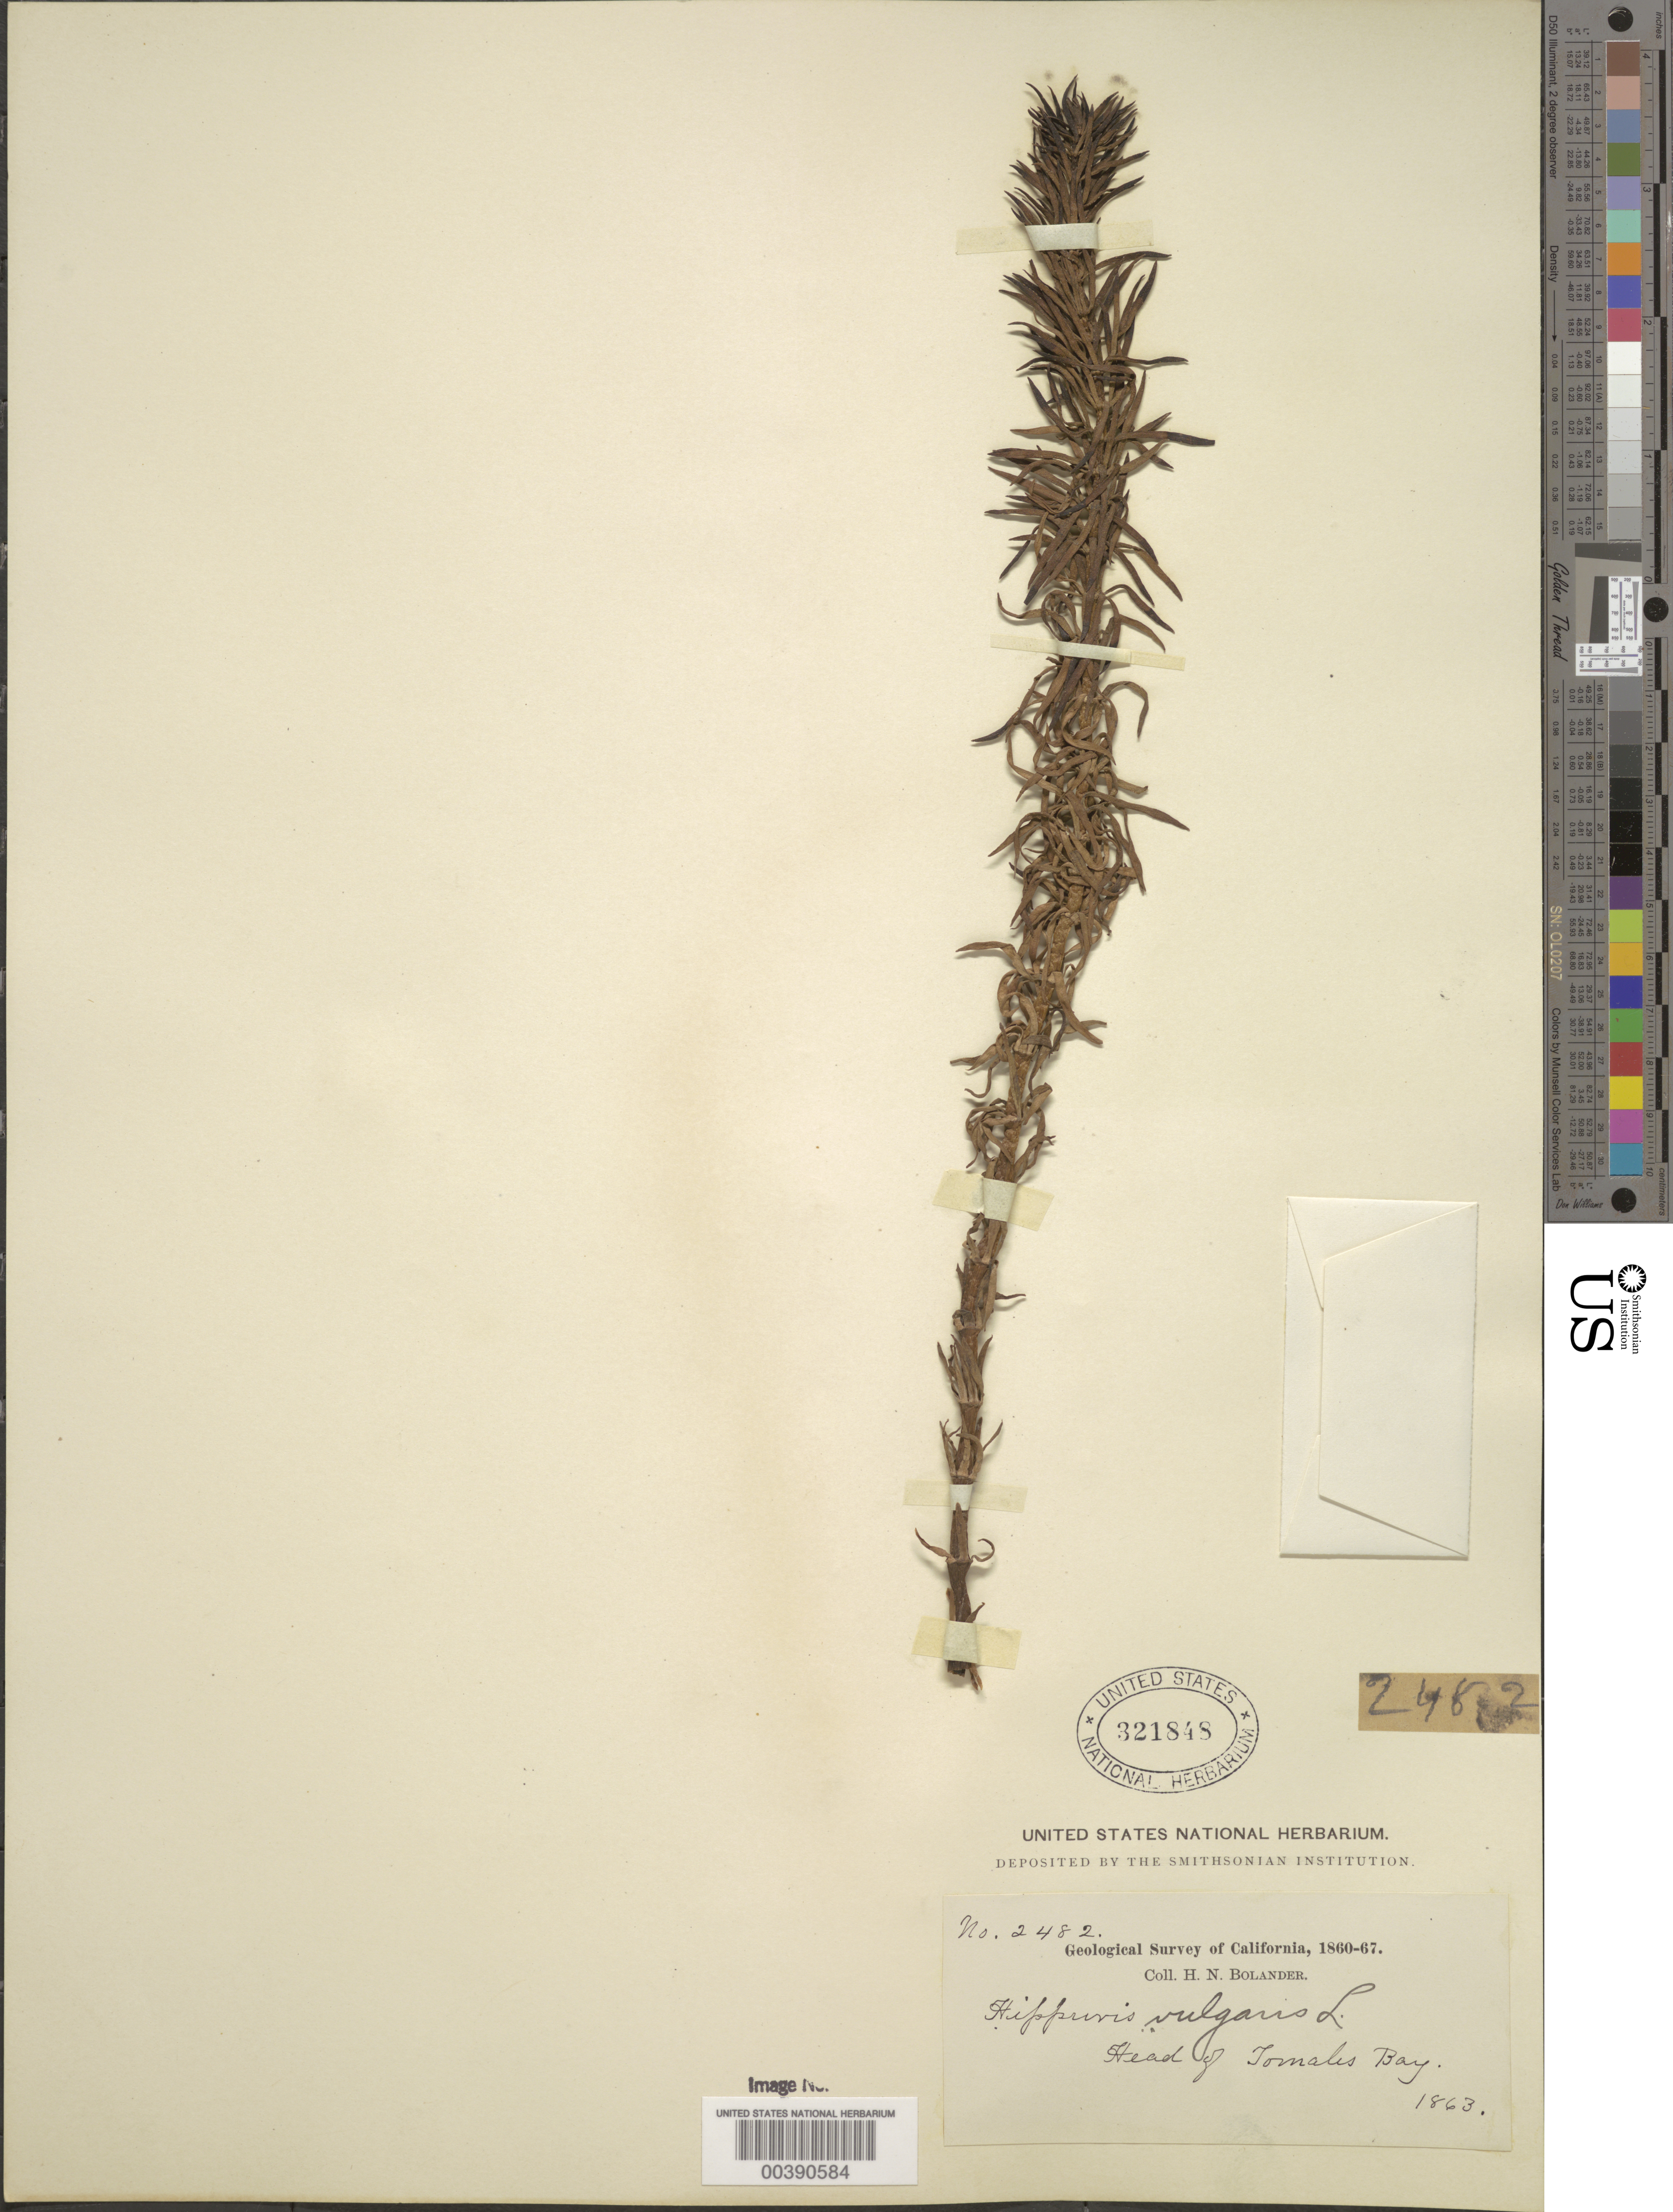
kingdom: Plantae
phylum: Tracheophyta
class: Magnoliopsida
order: Lamiales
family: Plantaginaceae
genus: Hippuris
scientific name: Hippuris vulgaris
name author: L.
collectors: H. Bolander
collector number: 2482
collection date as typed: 1863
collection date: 1863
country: United States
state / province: California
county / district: Marin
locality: Head of tomalis bay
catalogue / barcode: US 321848